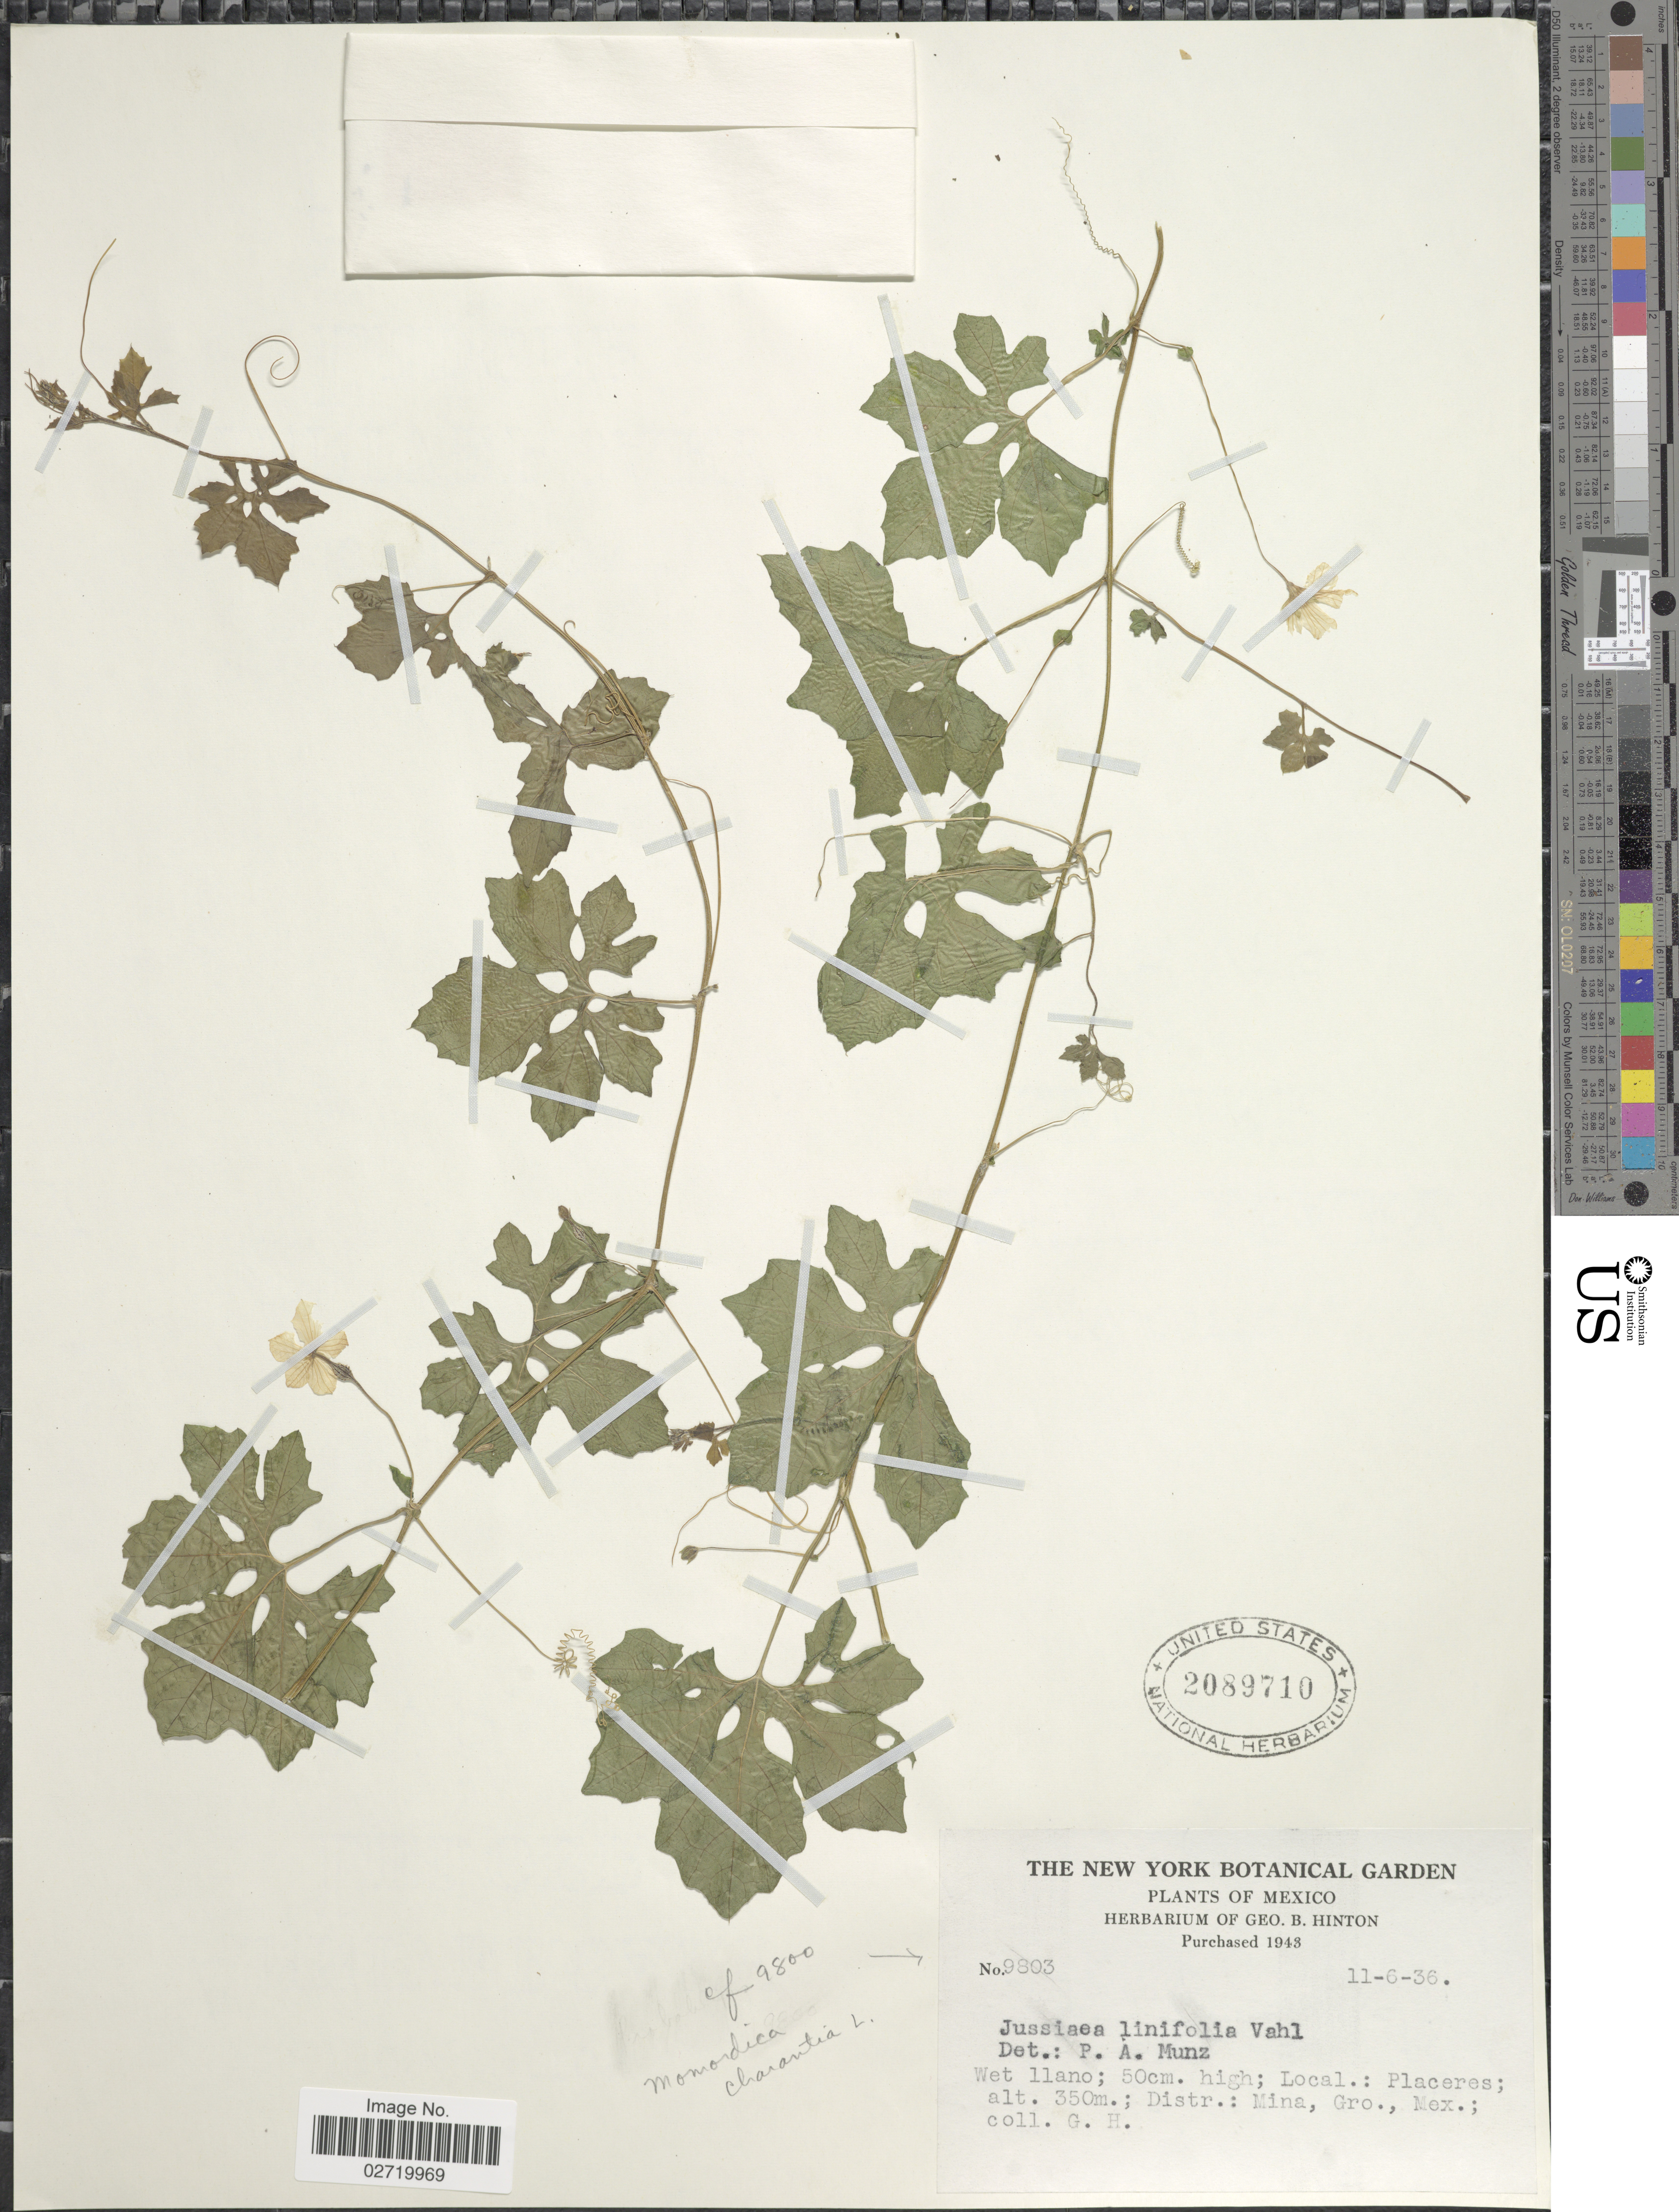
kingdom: Plantae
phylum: Tracheophyta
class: Magnoliopsida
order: Cucurbitales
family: Cucurbitaceae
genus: Momordica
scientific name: Momordica charantia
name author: L.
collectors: G. B. Hinton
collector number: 9803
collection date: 1936-06-11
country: Mexico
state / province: Guerrero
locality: Placeres. Distr. Mina. Gr. Mex.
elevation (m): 350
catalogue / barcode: US 2089710